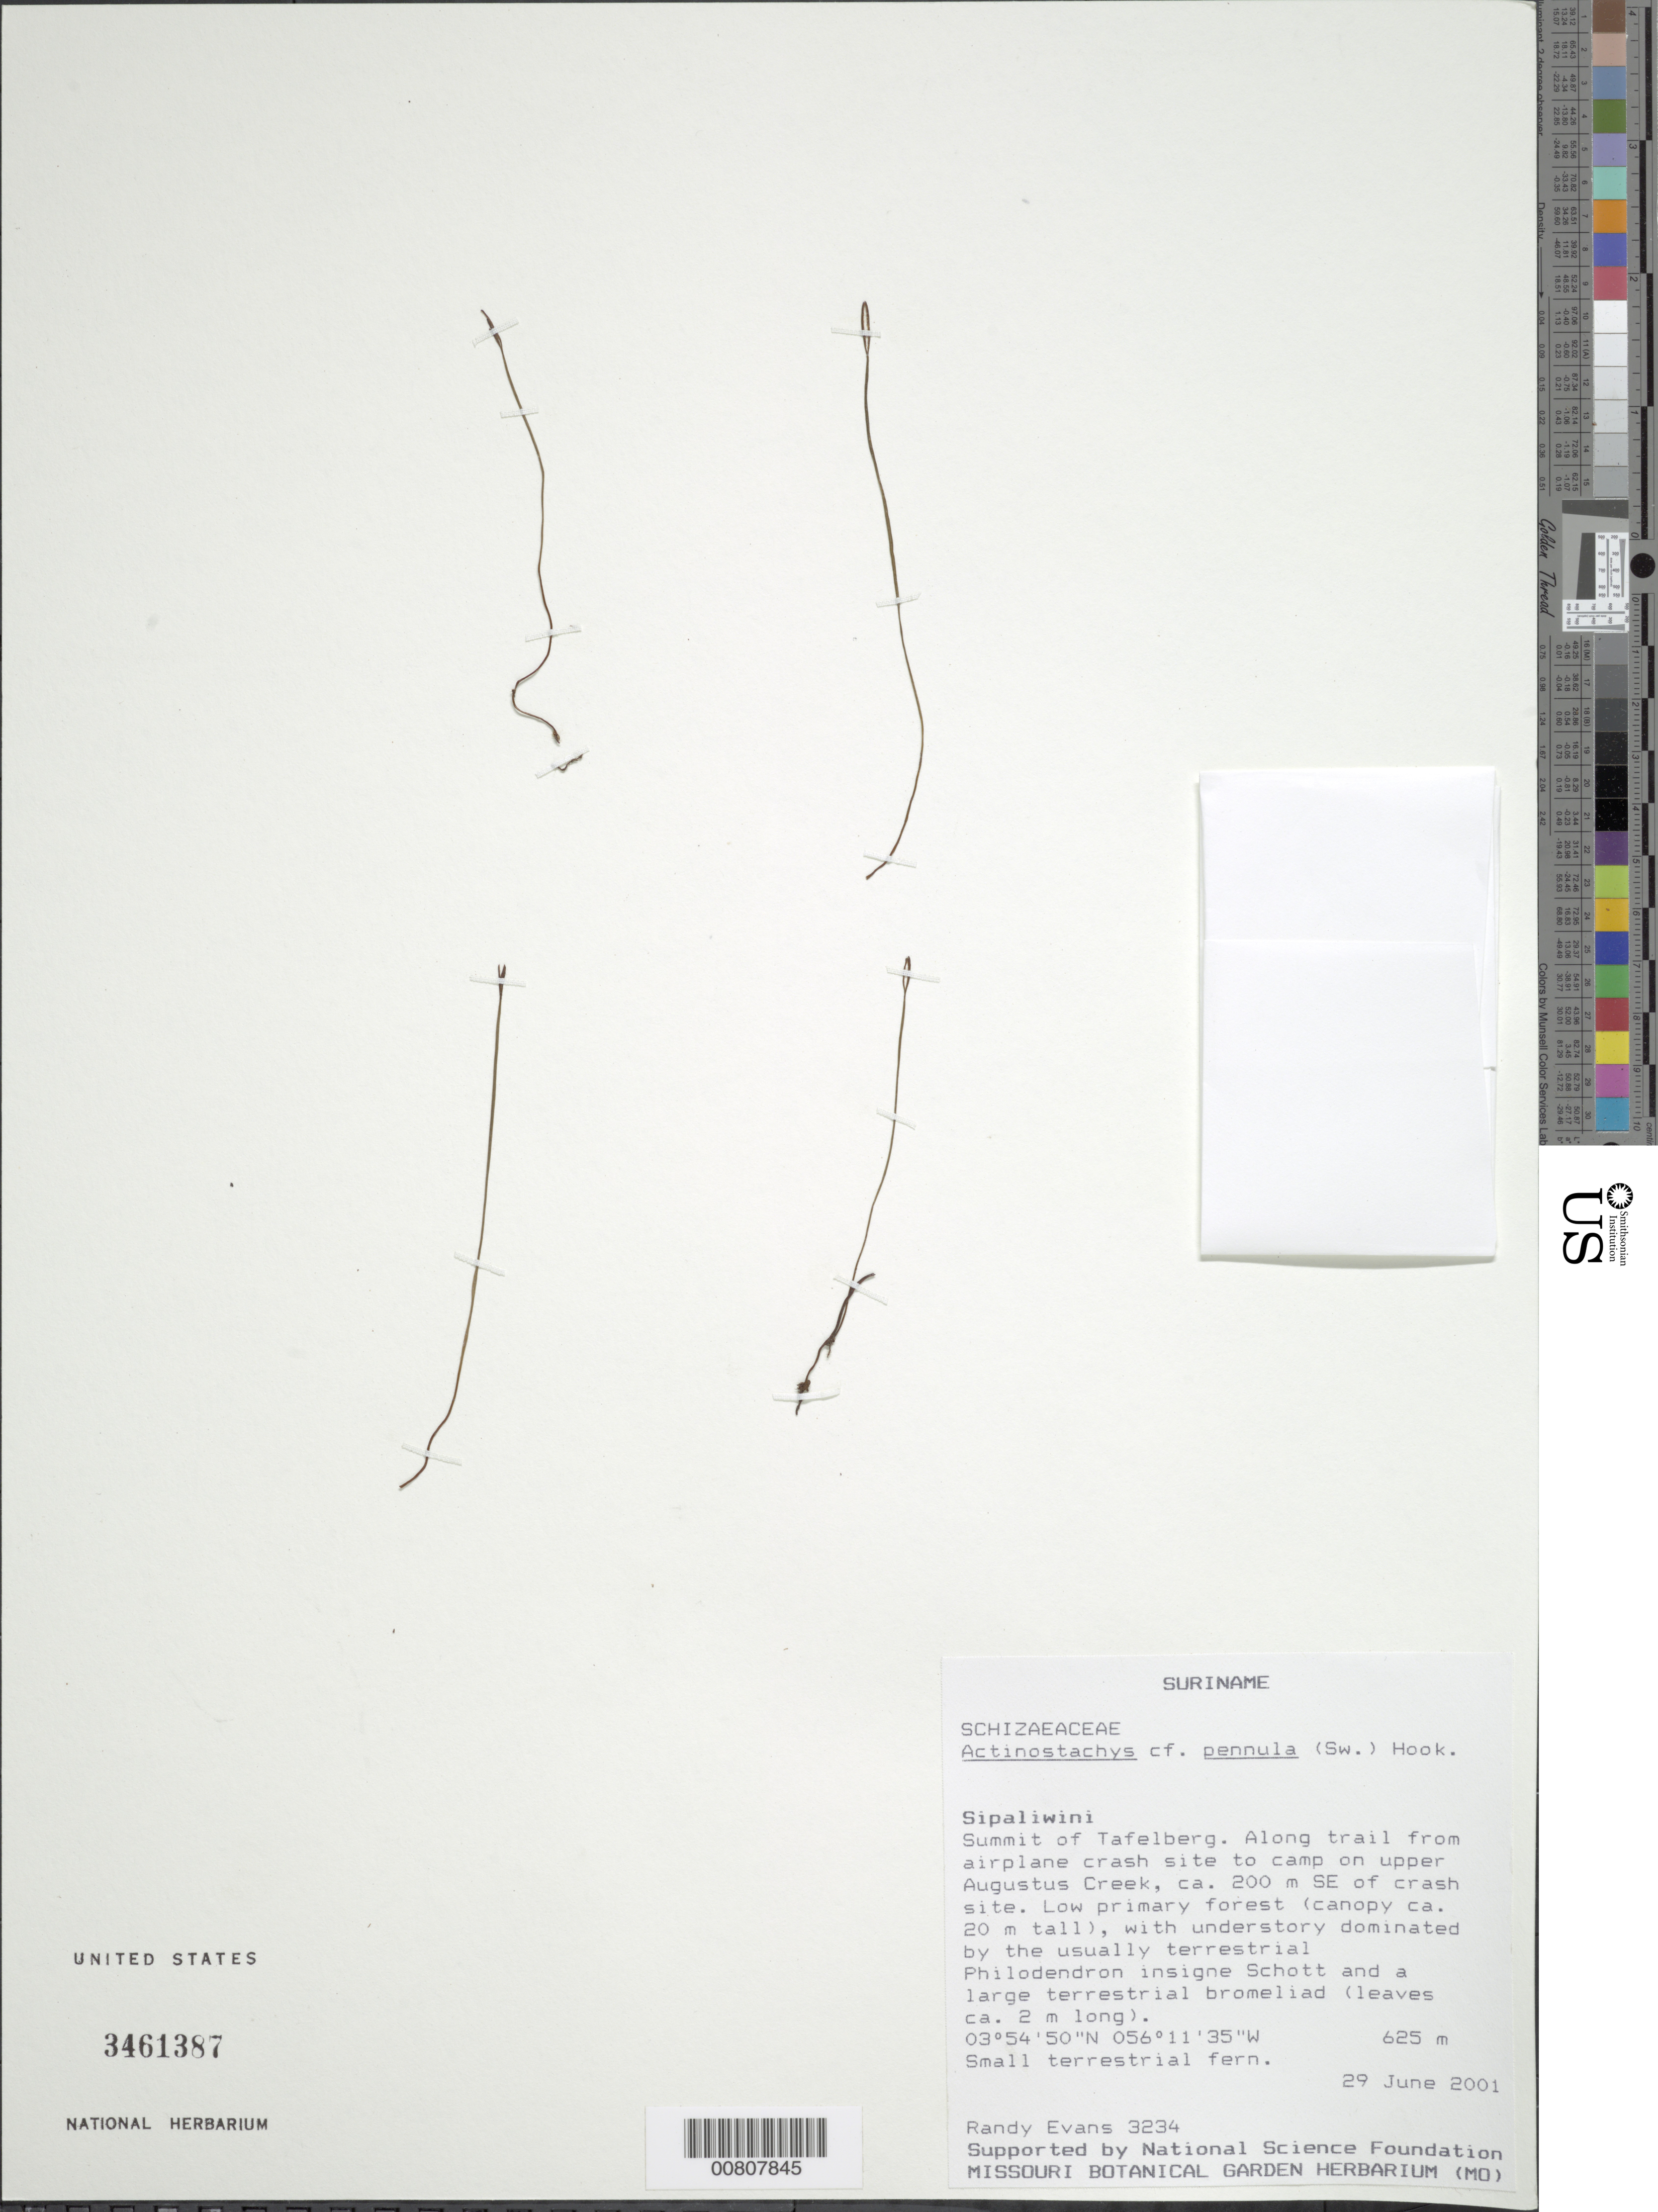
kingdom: Plantae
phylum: Tracheophyta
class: Polypodiopsida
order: Schizaeales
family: Schizaeaceae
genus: Actinostachys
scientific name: Actinostachys pennula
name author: (Sw.) Hook.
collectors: R. Evans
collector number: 3234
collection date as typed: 29-Jun-01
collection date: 2001-06-29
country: Suriname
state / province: Sipaliwini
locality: Tafelberg (Table Mountain), summit, trail from airplane crash site to camp on upper Augustus Creek, ca. 200 m SE of crash site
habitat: Low primary forest (canopy ca. 20 m tall), with understory dominated by Clusia sp. and the usually terrestrial Philodendron insigne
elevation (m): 625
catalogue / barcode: US 3461387